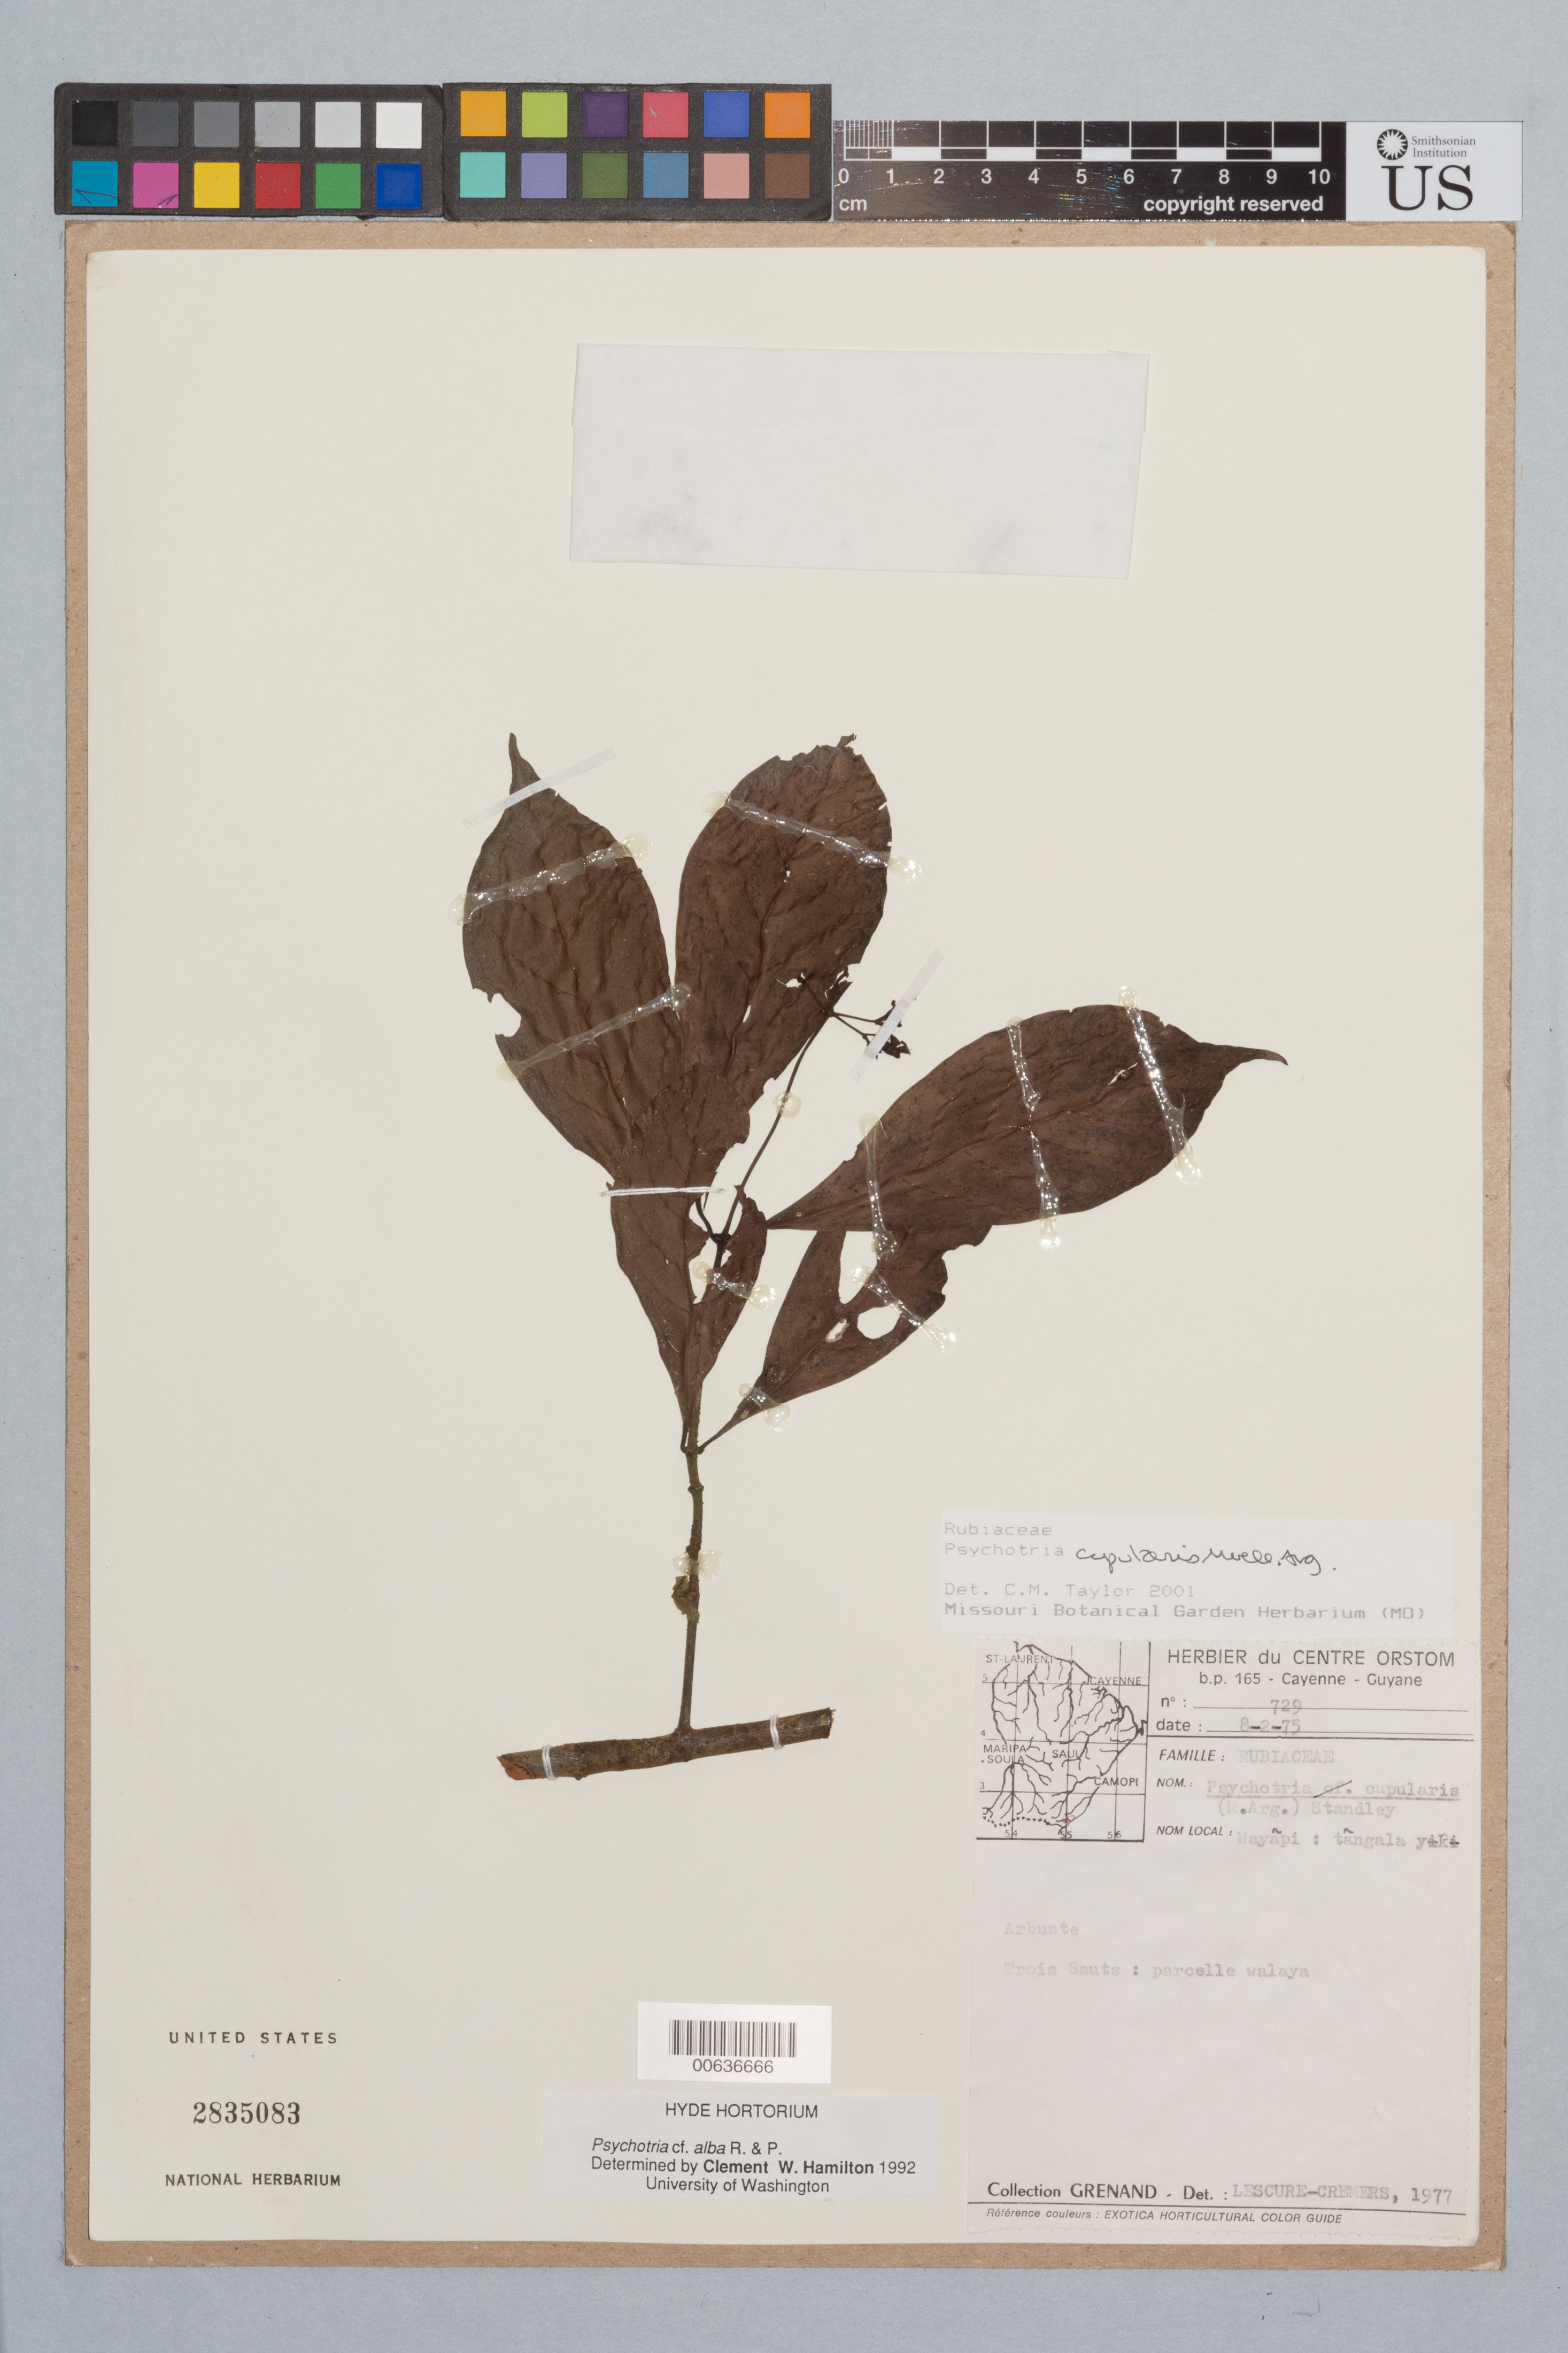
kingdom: Plantae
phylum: Tracheophyta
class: Magnoliopsida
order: Gentianales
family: Rubiaceae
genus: Psychotria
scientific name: Psychotria cupularis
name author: (Müll. Arg.) Standl.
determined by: Taylor, Charlotte M.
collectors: P. Grenand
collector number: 729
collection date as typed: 8-Feb-75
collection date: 1975-02-08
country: French Guiana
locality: Trois Sauts (Haut Oyapock), parcelle walaya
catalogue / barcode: US 2835083